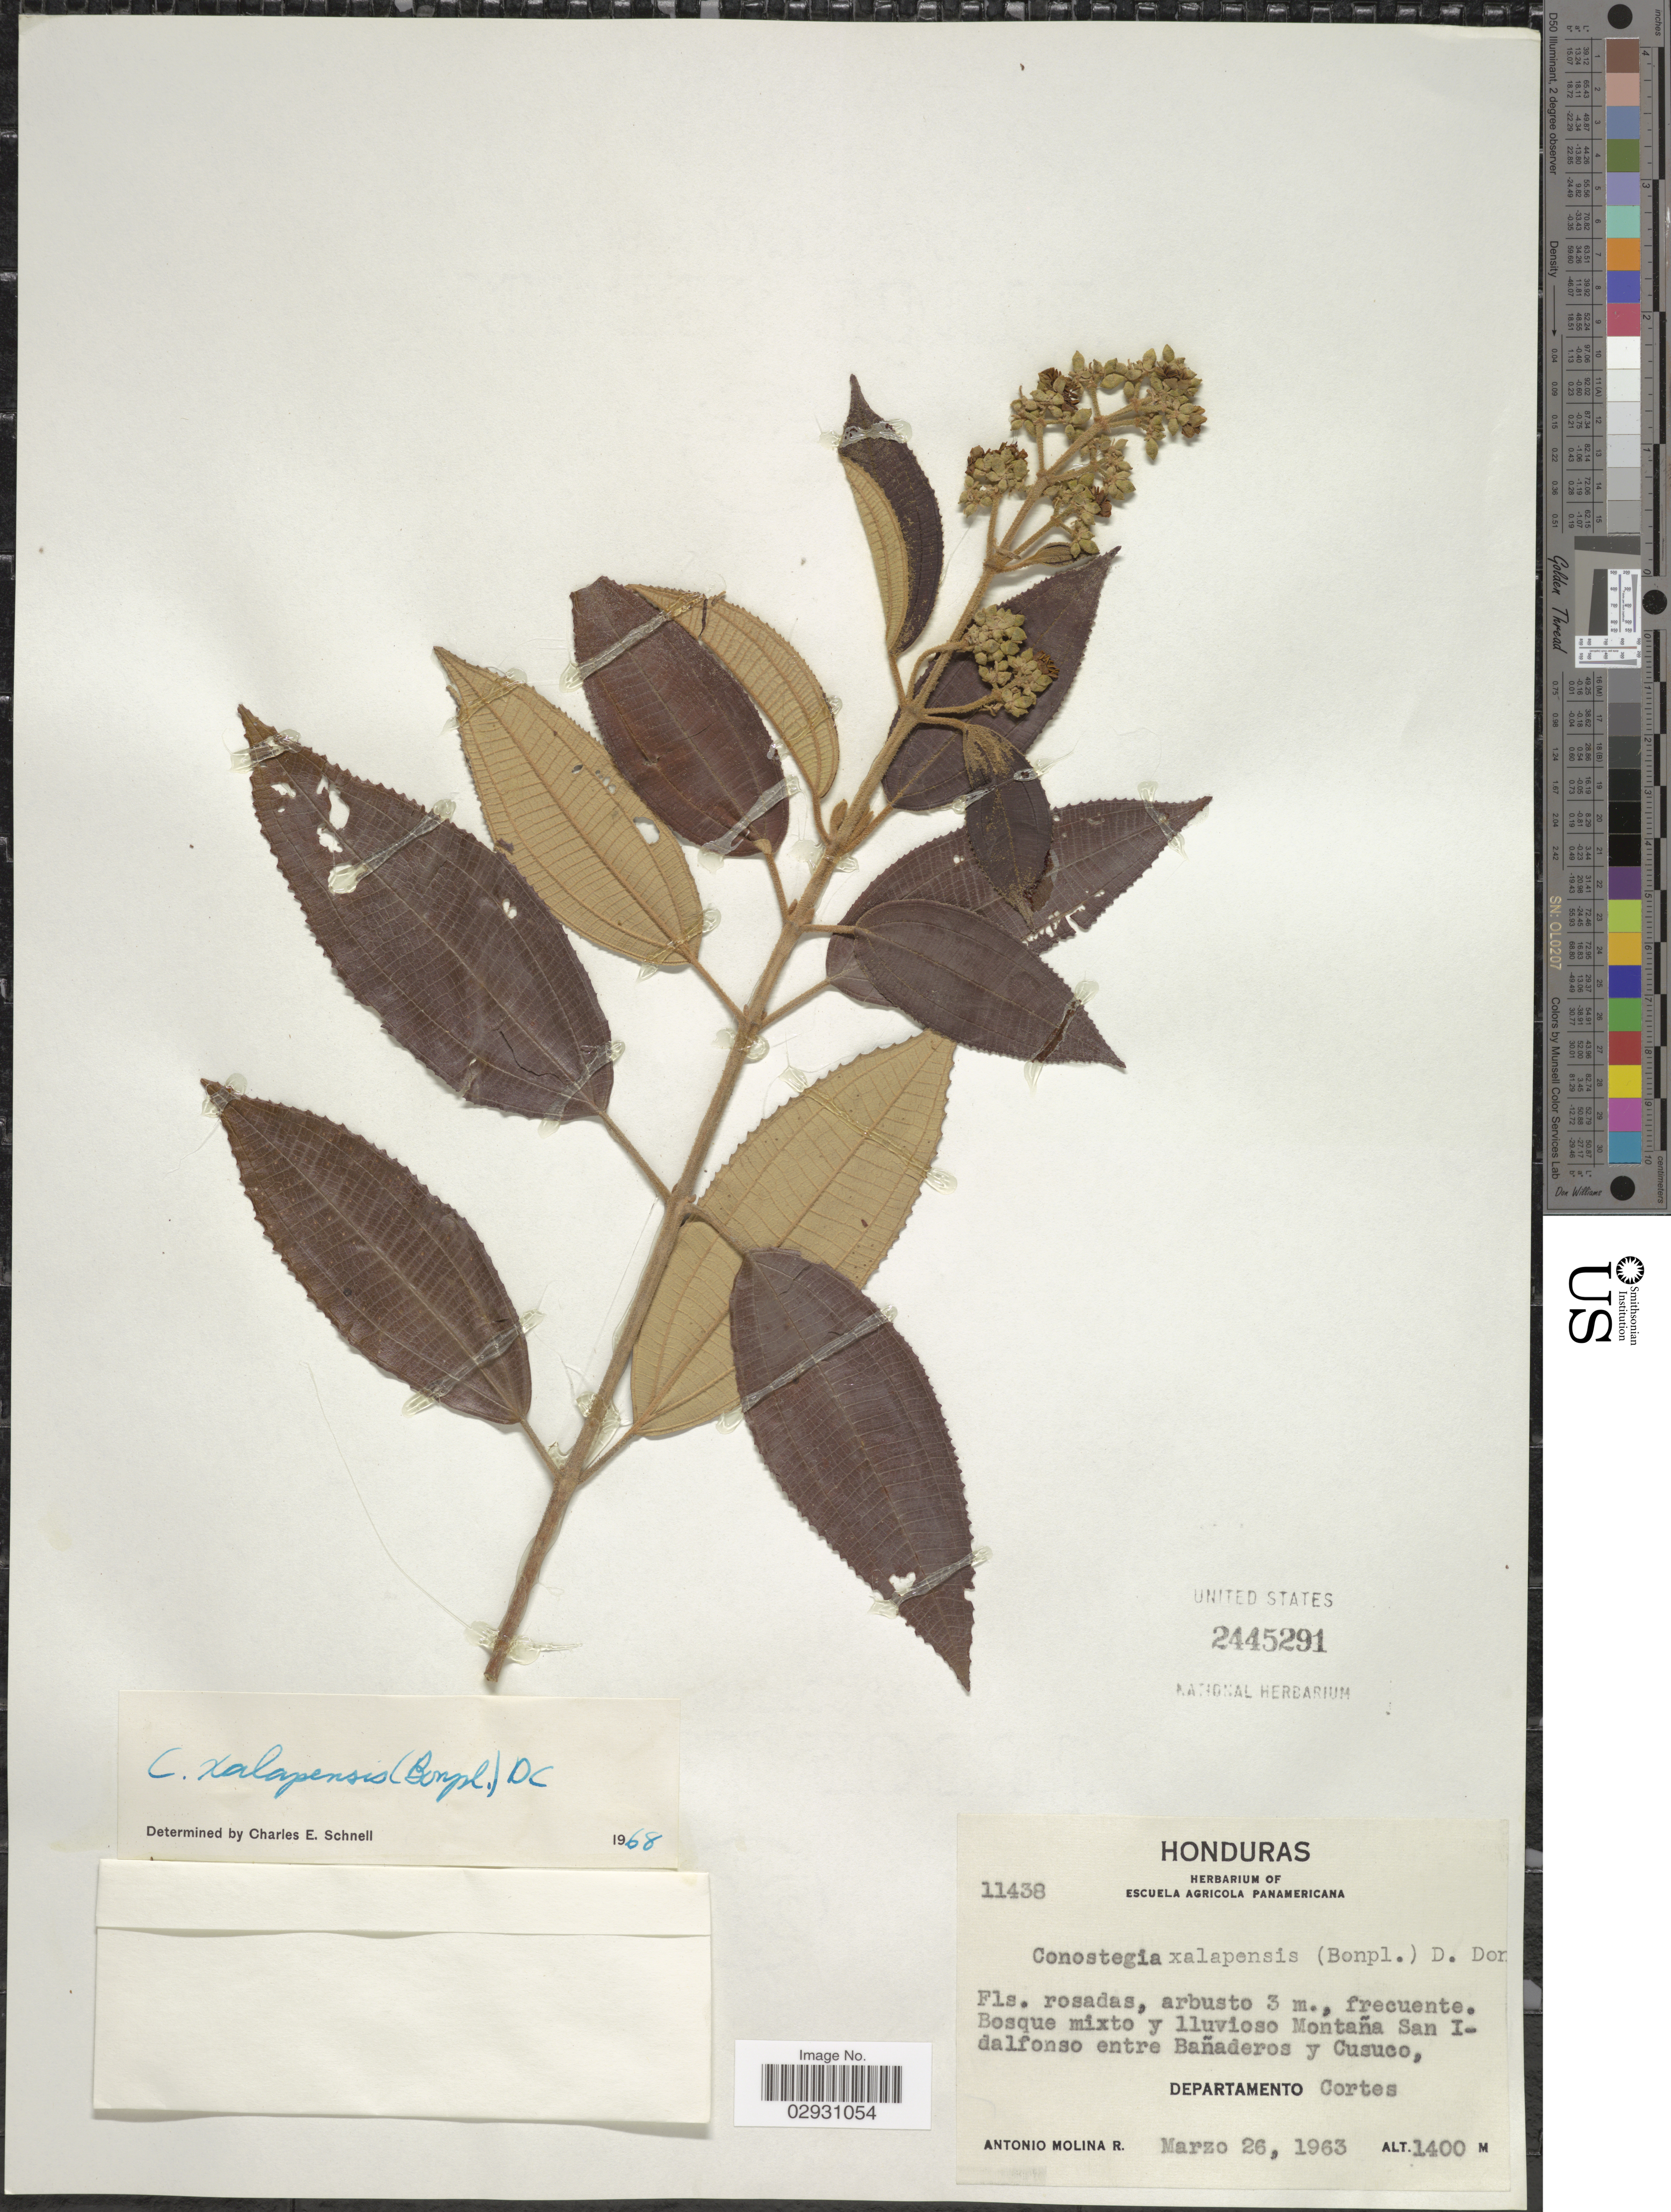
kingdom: Plantae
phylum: Tracheophyta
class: Magnoliopsida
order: Myrtales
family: Melastomataceae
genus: Conostegia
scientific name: Conostegia quadrangularis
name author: Schltdl. ex Steud.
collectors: A. Molina R.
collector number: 11438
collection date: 1963-03-26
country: Honduras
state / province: Cortés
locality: Bosque mixto y lluvioso Montaña San Idalfonso entre Bañaderos y Cusuco, Departamento Cortes.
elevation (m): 1400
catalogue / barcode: US 2445291